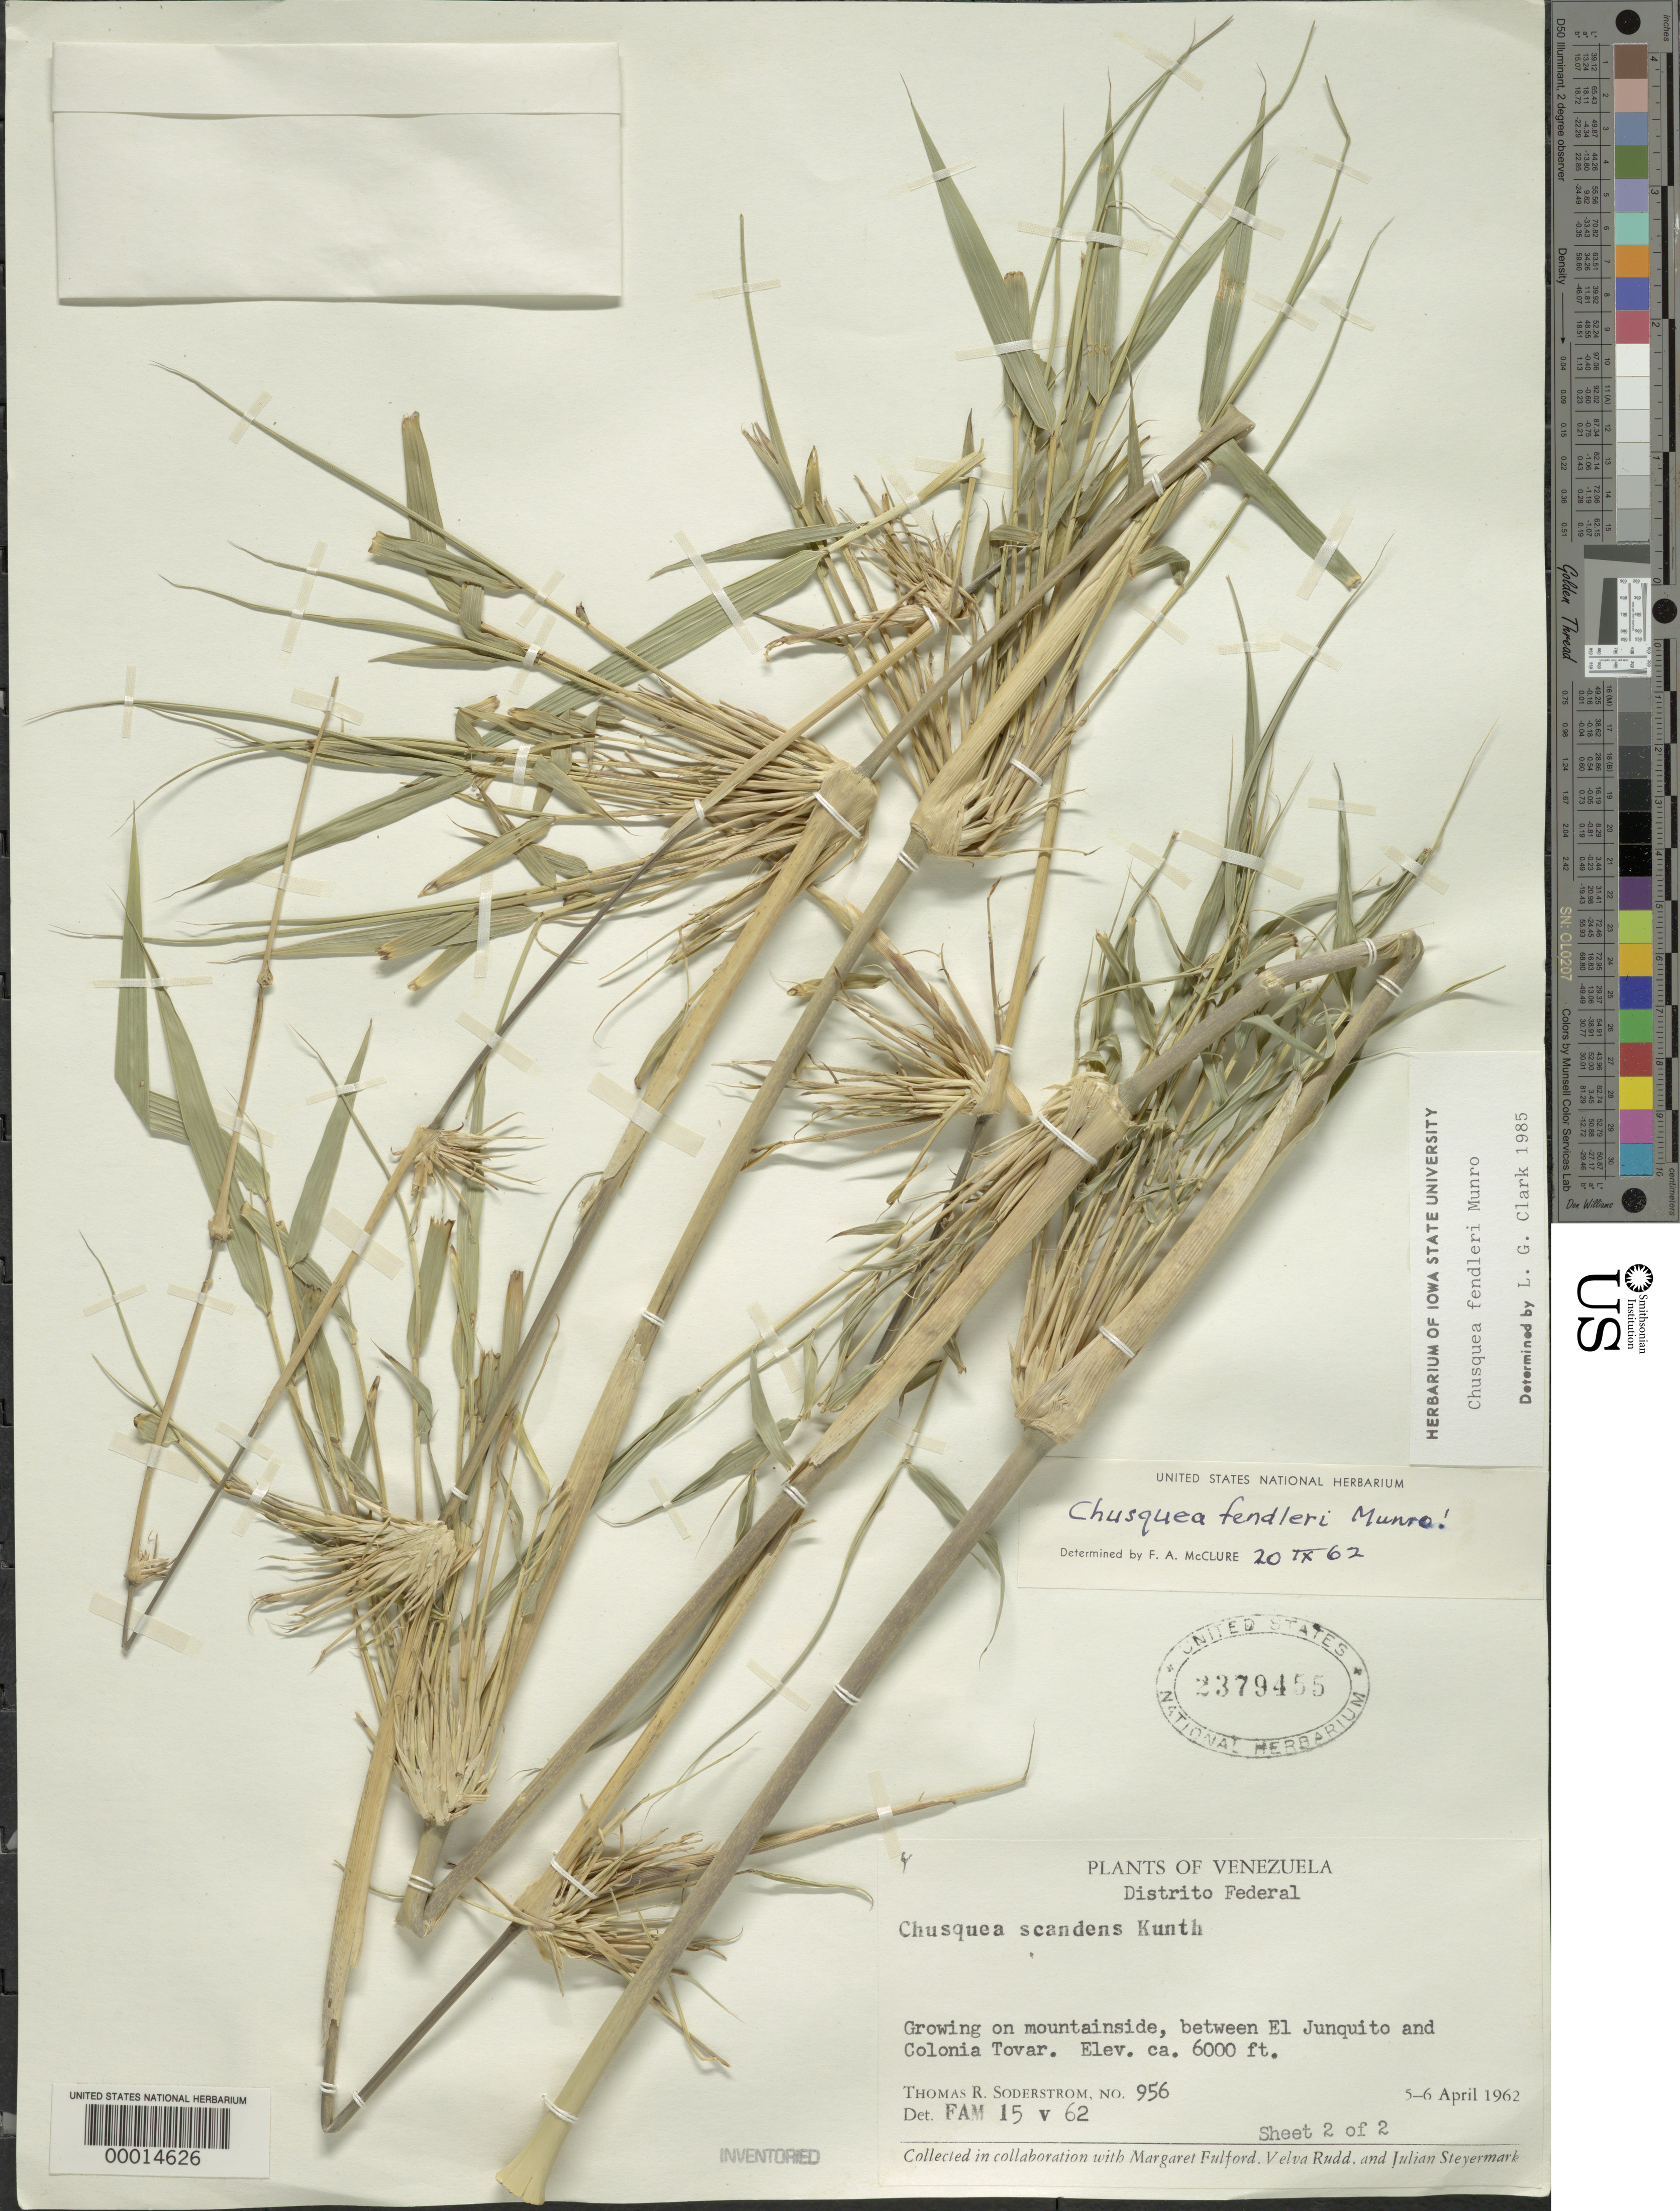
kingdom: Plantae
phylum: Tracheophyta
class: Liliopsida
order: Poales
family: Poaceae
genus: Chusquea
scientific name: Chusquea fendleri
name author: Munro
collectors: T. R. Soderstrom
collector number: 956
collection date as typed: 05 Apr 1962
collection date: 1962-04-05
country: Venezuela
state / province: Distrito Federal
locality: El junquito/colonia tovar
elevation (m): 1830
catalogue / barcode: US 2379455